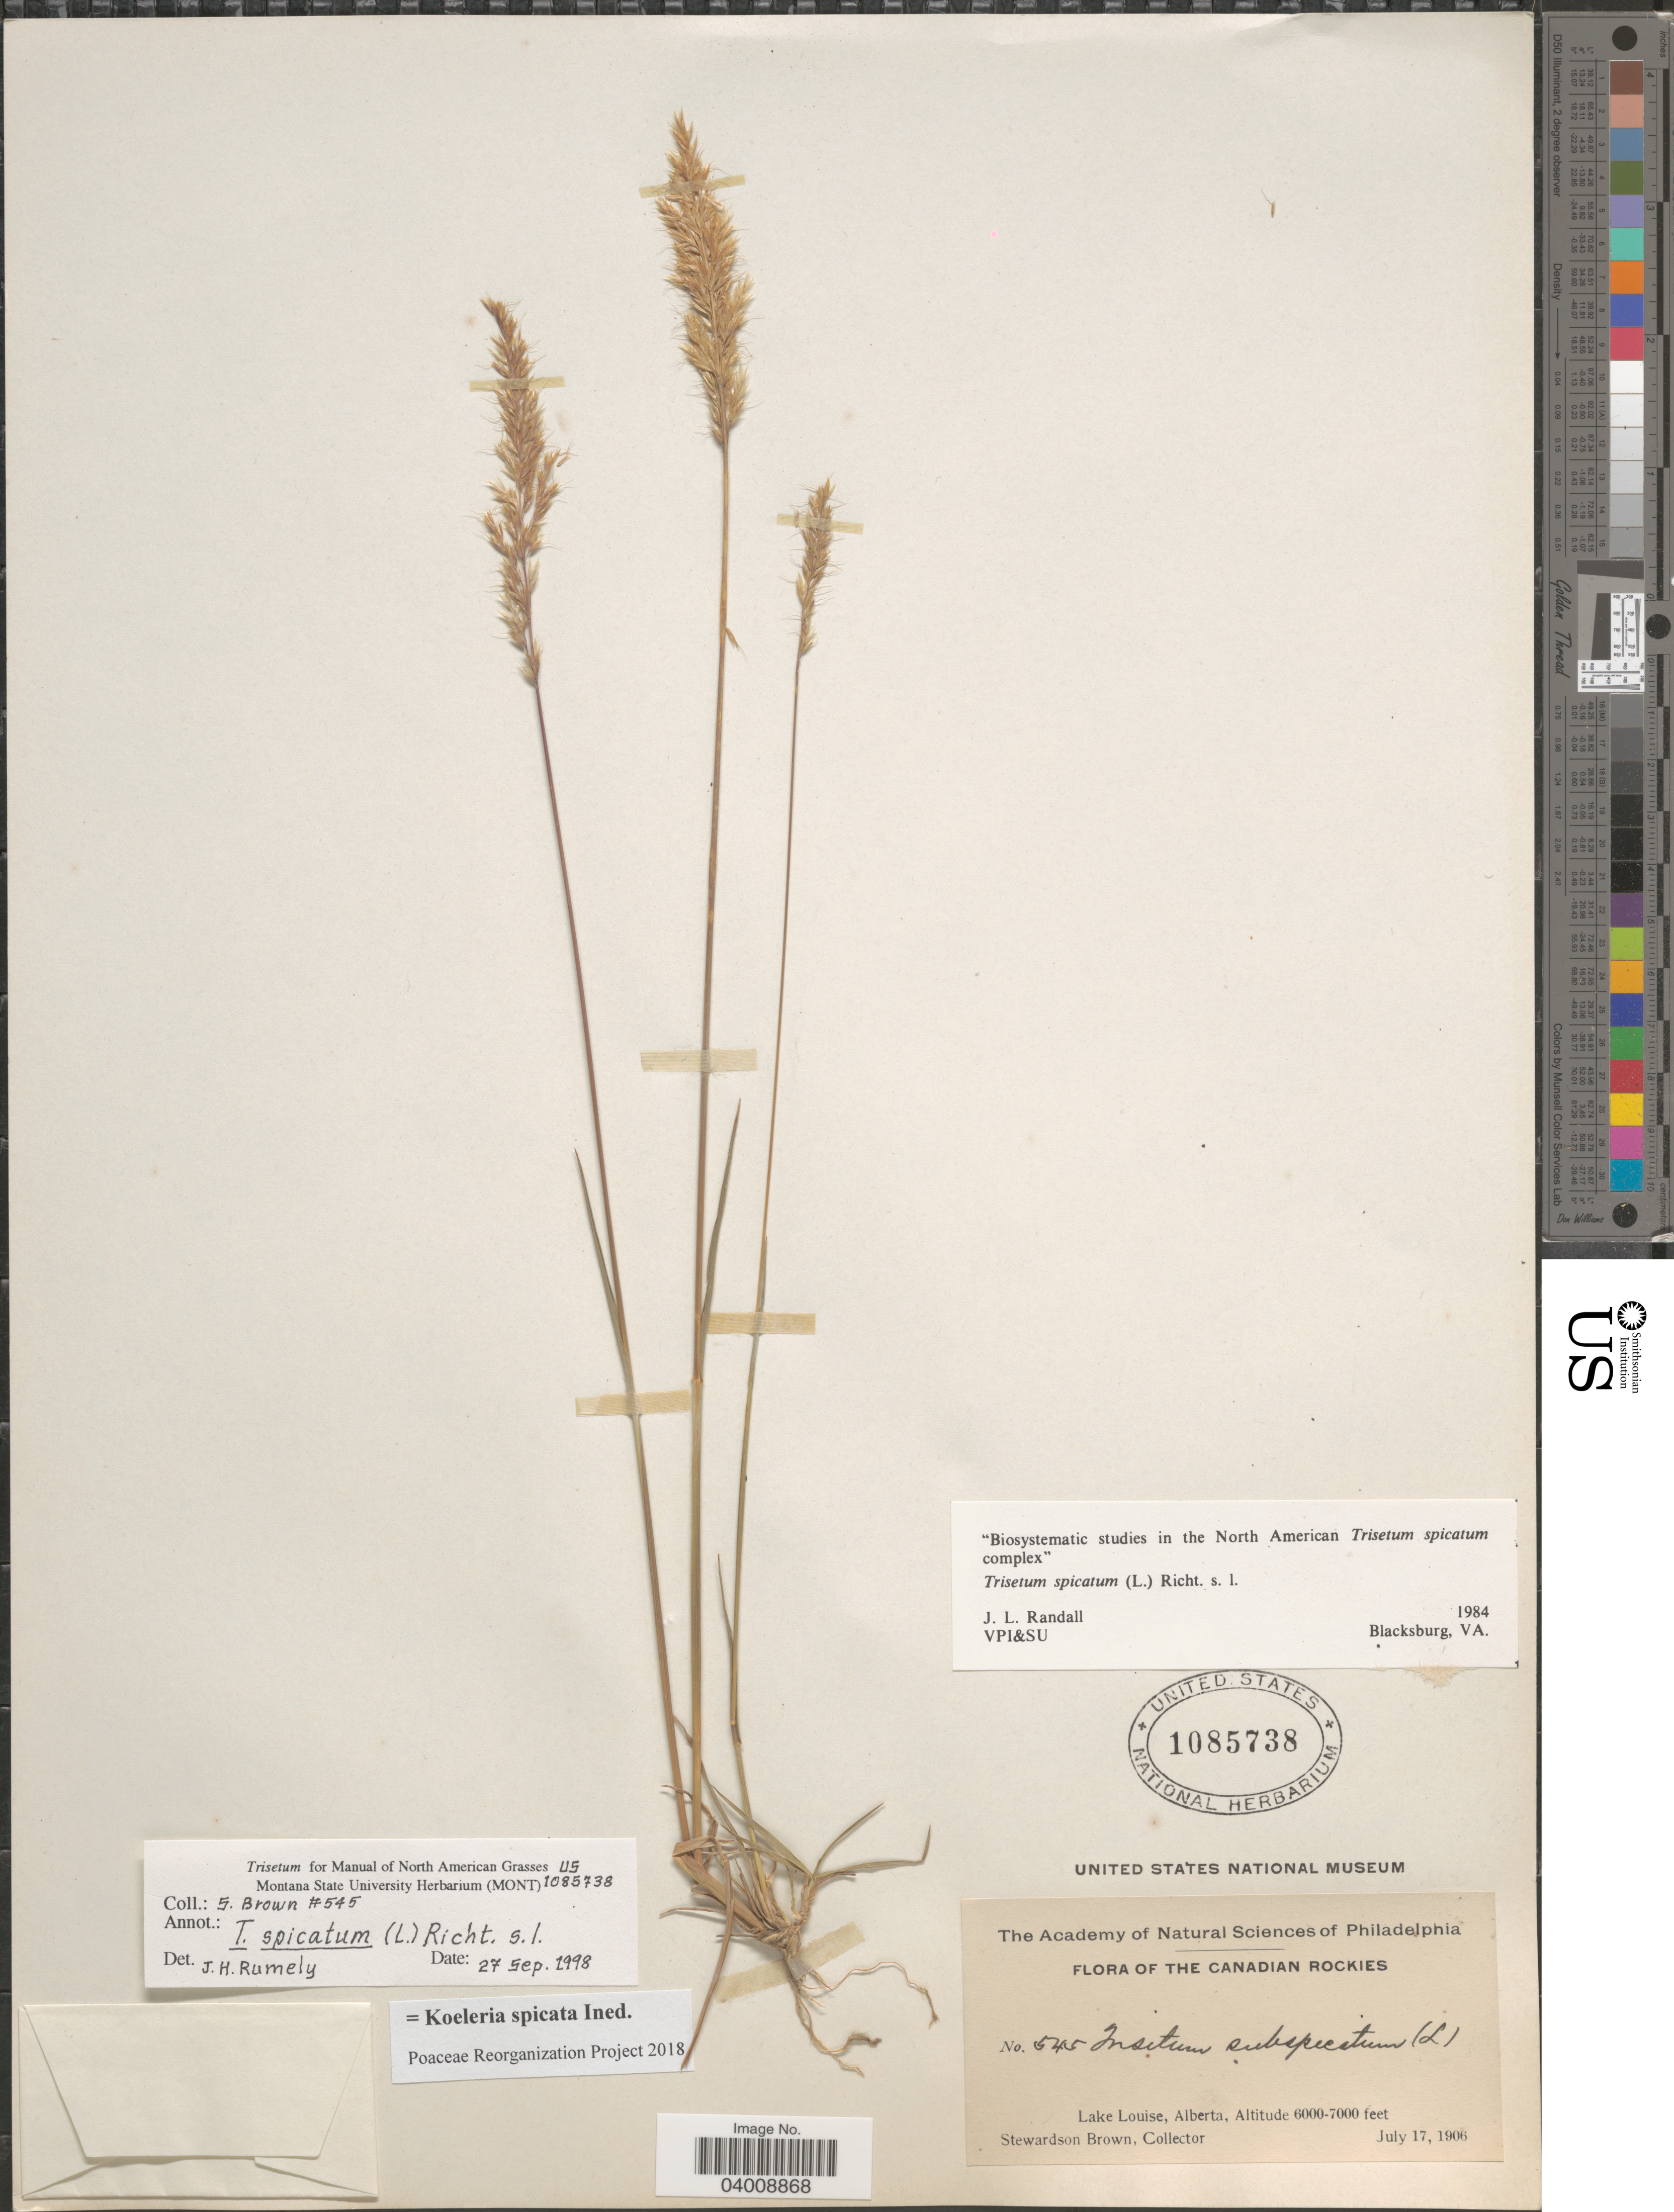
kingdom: Plantae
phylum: Tracheophyta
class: Liliopsida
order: Poales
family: Poaceae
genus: Koeleria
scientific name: Koeleria spicata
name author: (L.) Barberá et al.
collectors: S. Brown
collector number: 545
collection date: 1906-07-17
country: Canada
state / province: Alberta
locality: The Canadian Rockies. Lake Louise.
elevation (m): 1829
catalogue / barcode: US 1085738